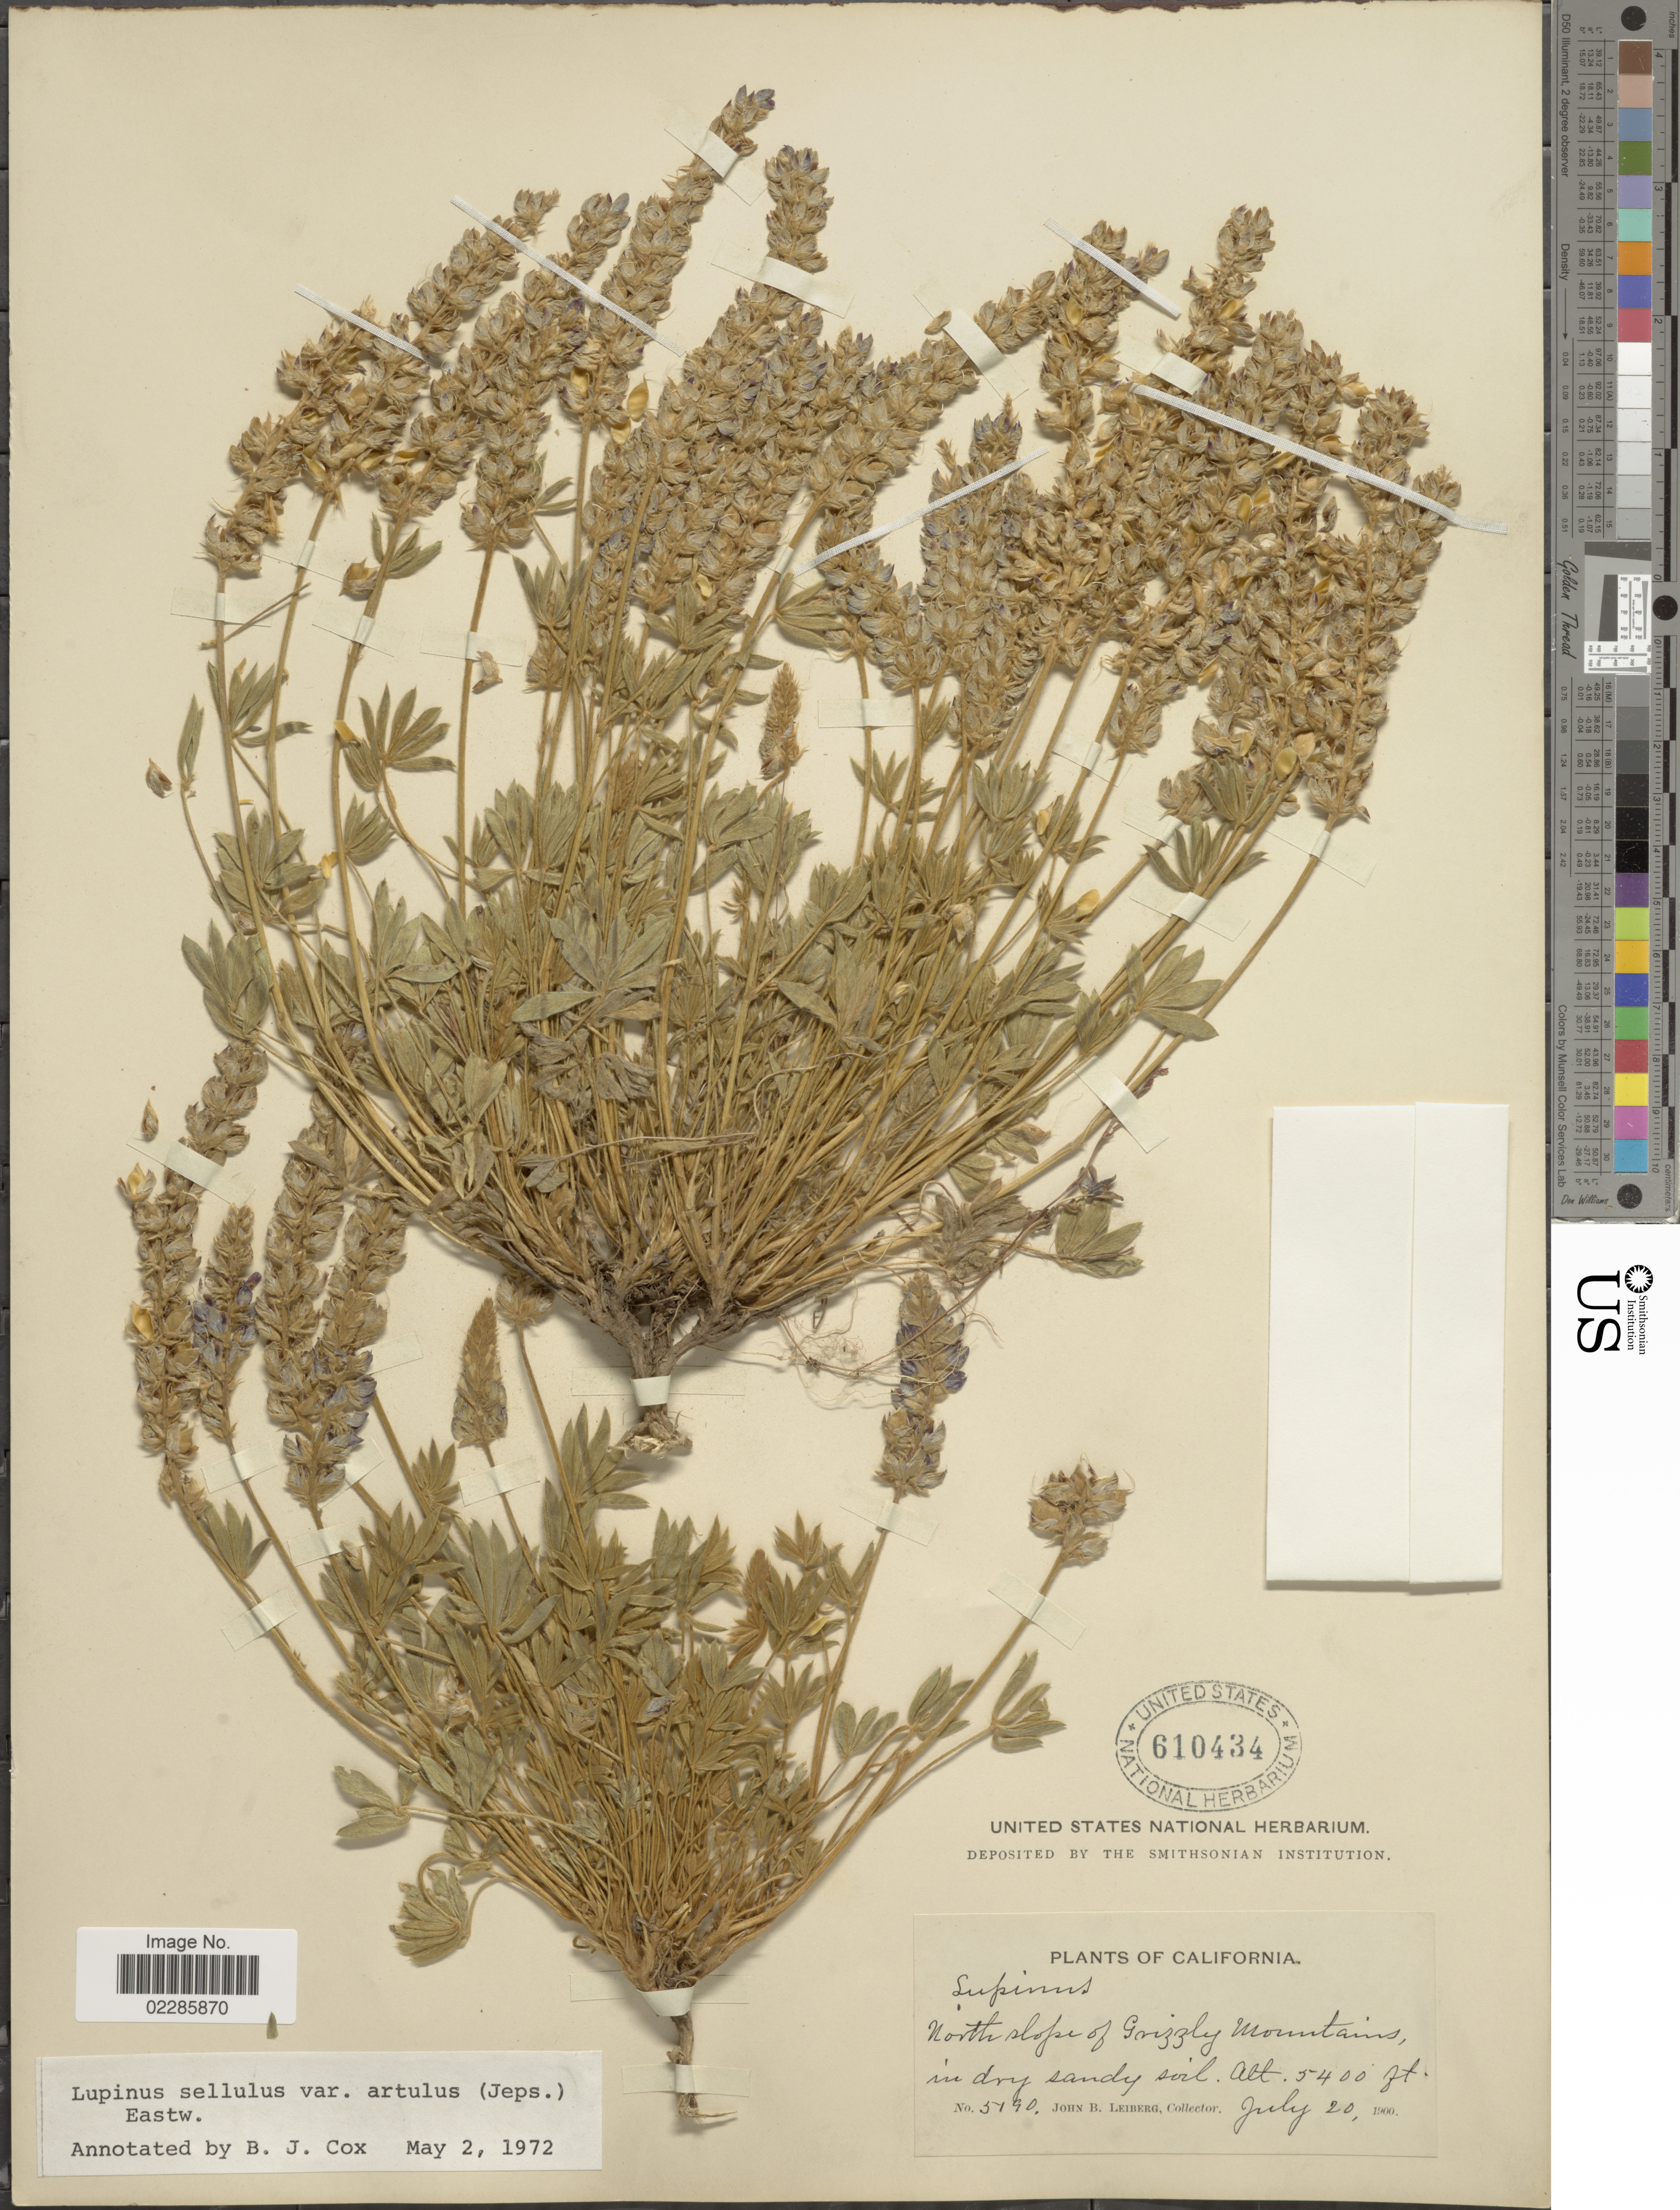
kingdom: Plantae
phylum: Tracheophyta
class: Magnoliopsida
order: Fabales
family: Fabaceae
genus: Lupinus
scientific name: Lupinus sellulus var. artulus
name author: (Jeps.) Eastw.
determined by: Cox, B. J.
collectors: J. B. Leiberg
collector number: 5190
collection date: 1900-07-20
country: United States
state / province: California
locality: North slope of Grizzly Mountains, in dry sandy soils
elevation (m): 1646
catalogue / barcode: US 610434